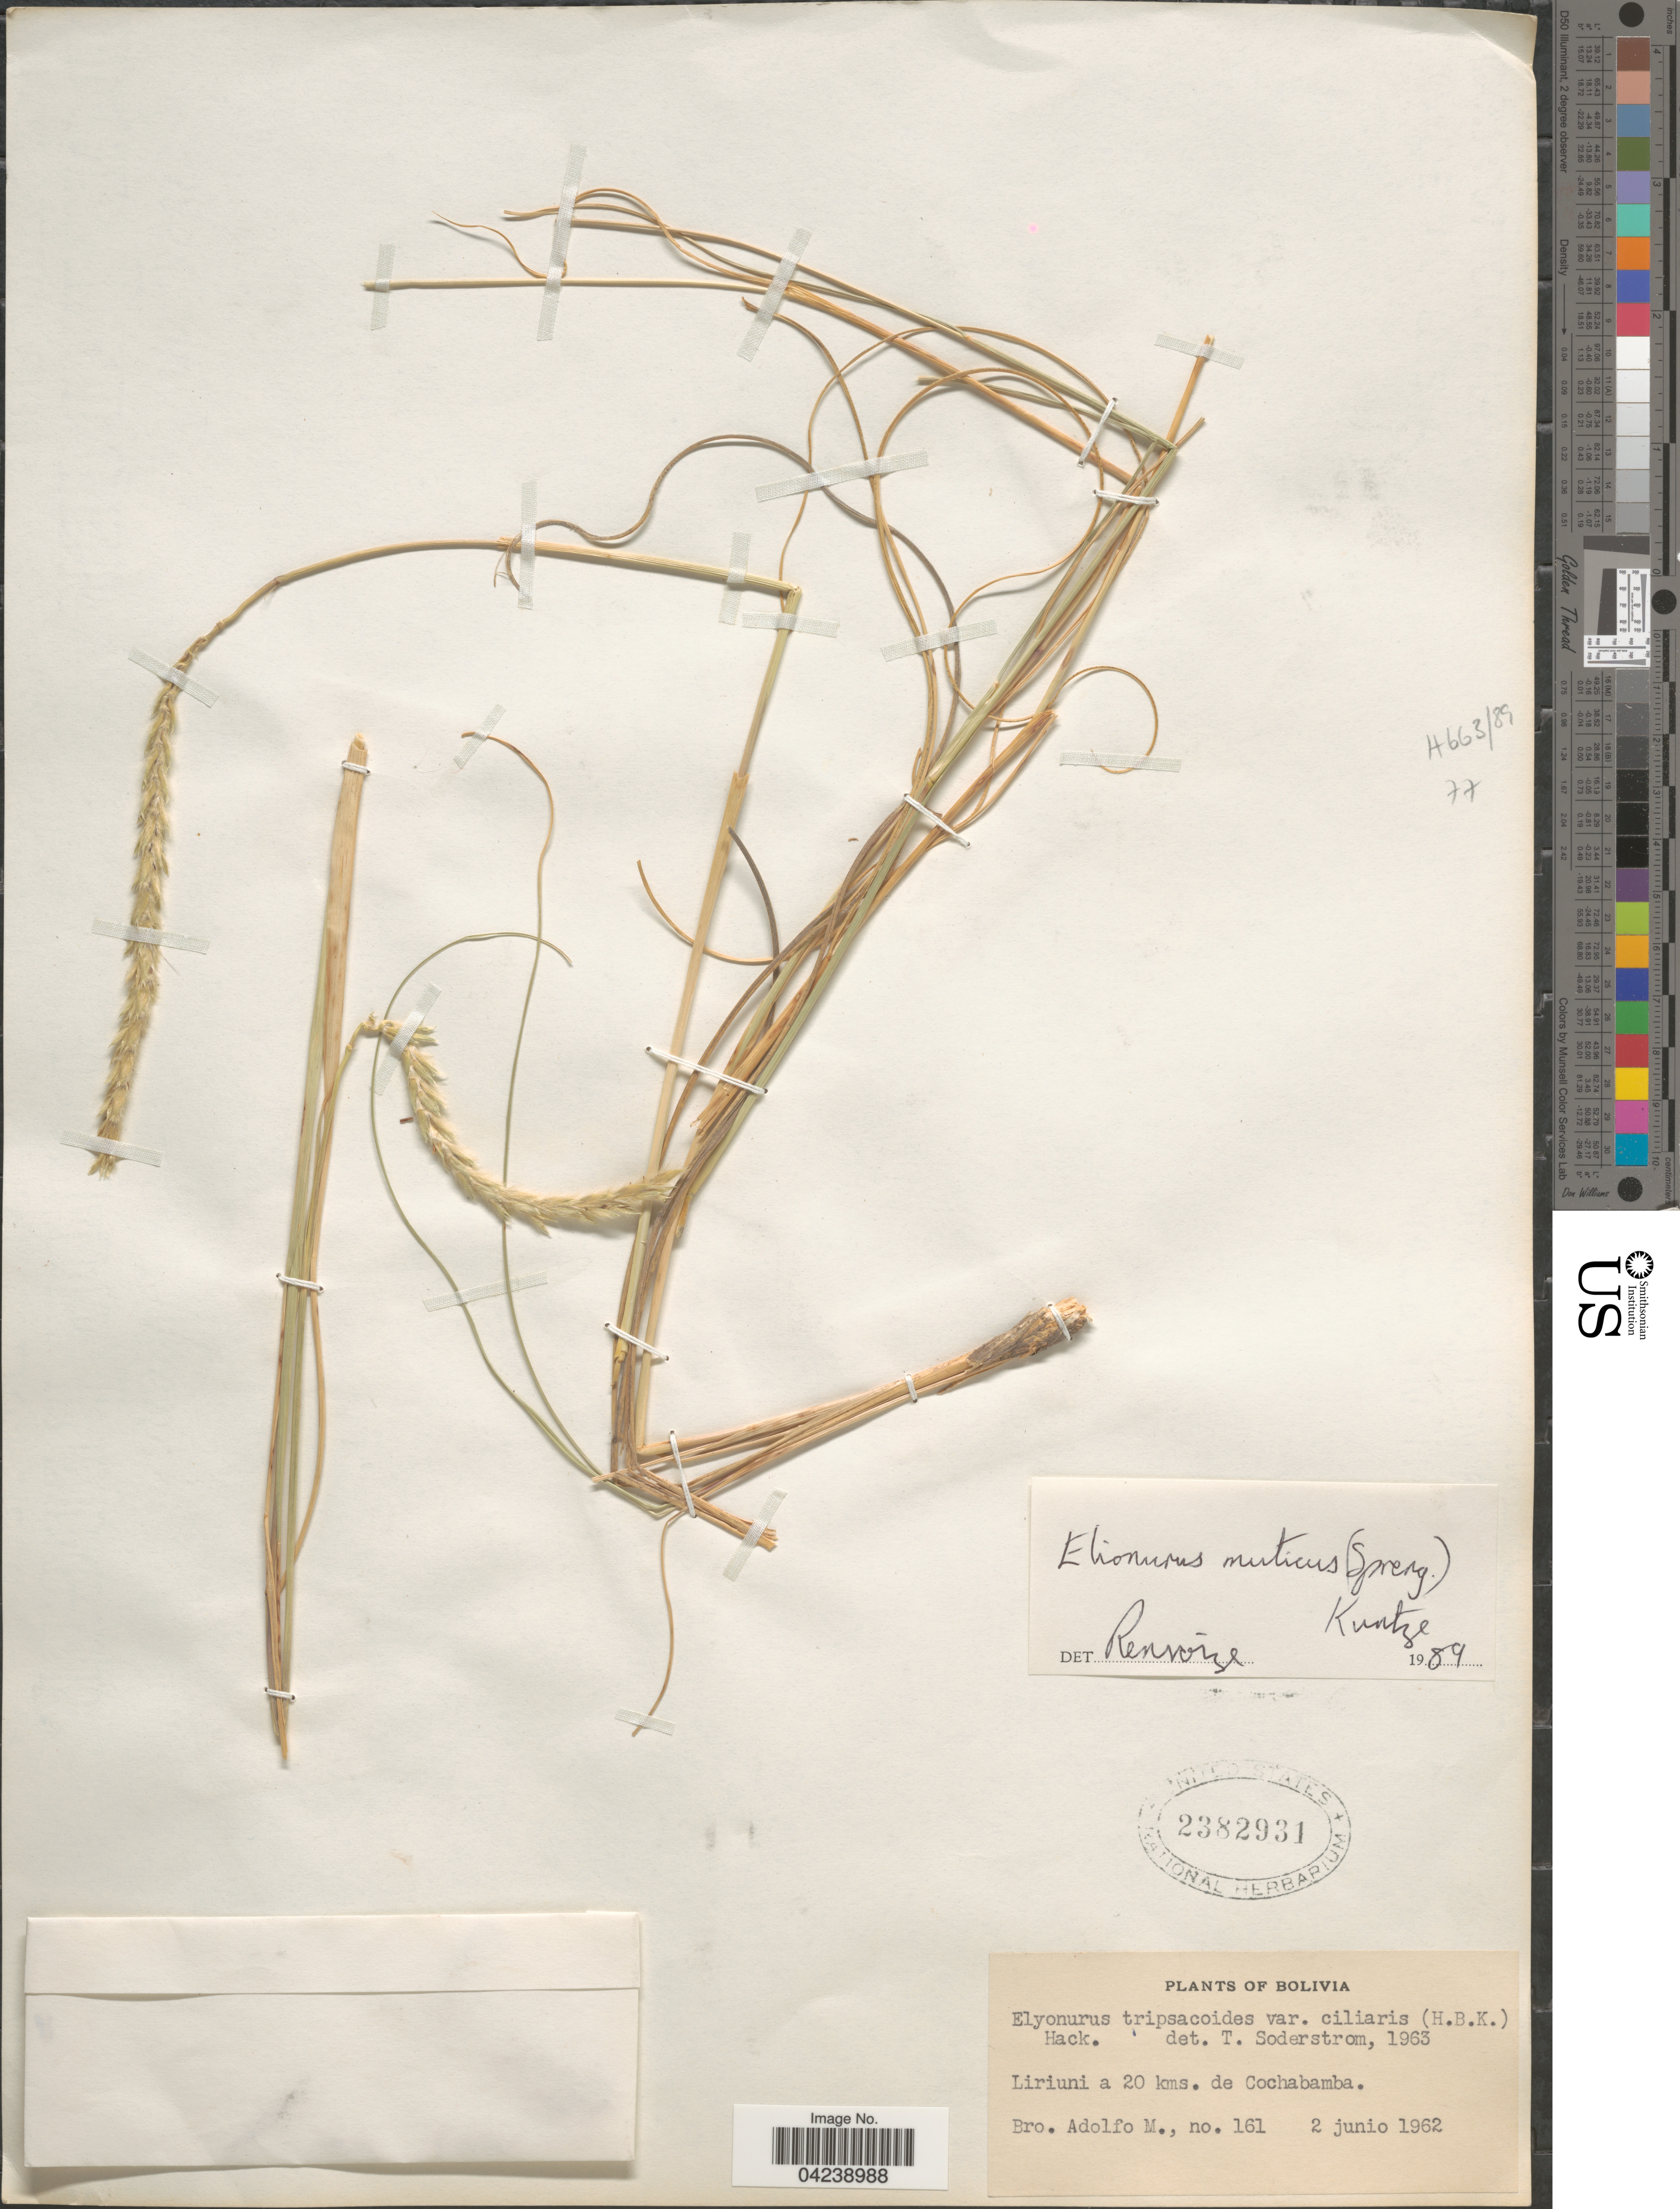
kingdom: Plantae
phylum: Tracheophyta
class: Liliopsida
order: Poales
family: Poaceae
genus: Elionurus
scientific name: Elionurus muticus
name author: (Spreng.) Kuntze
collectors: Bro. Adolfo M.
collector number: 161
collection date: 1962-06-02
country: Bolivia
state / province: Cochabamba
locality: Liriuni a 20 kms. de Cochabamba.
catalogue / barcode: US 2382931